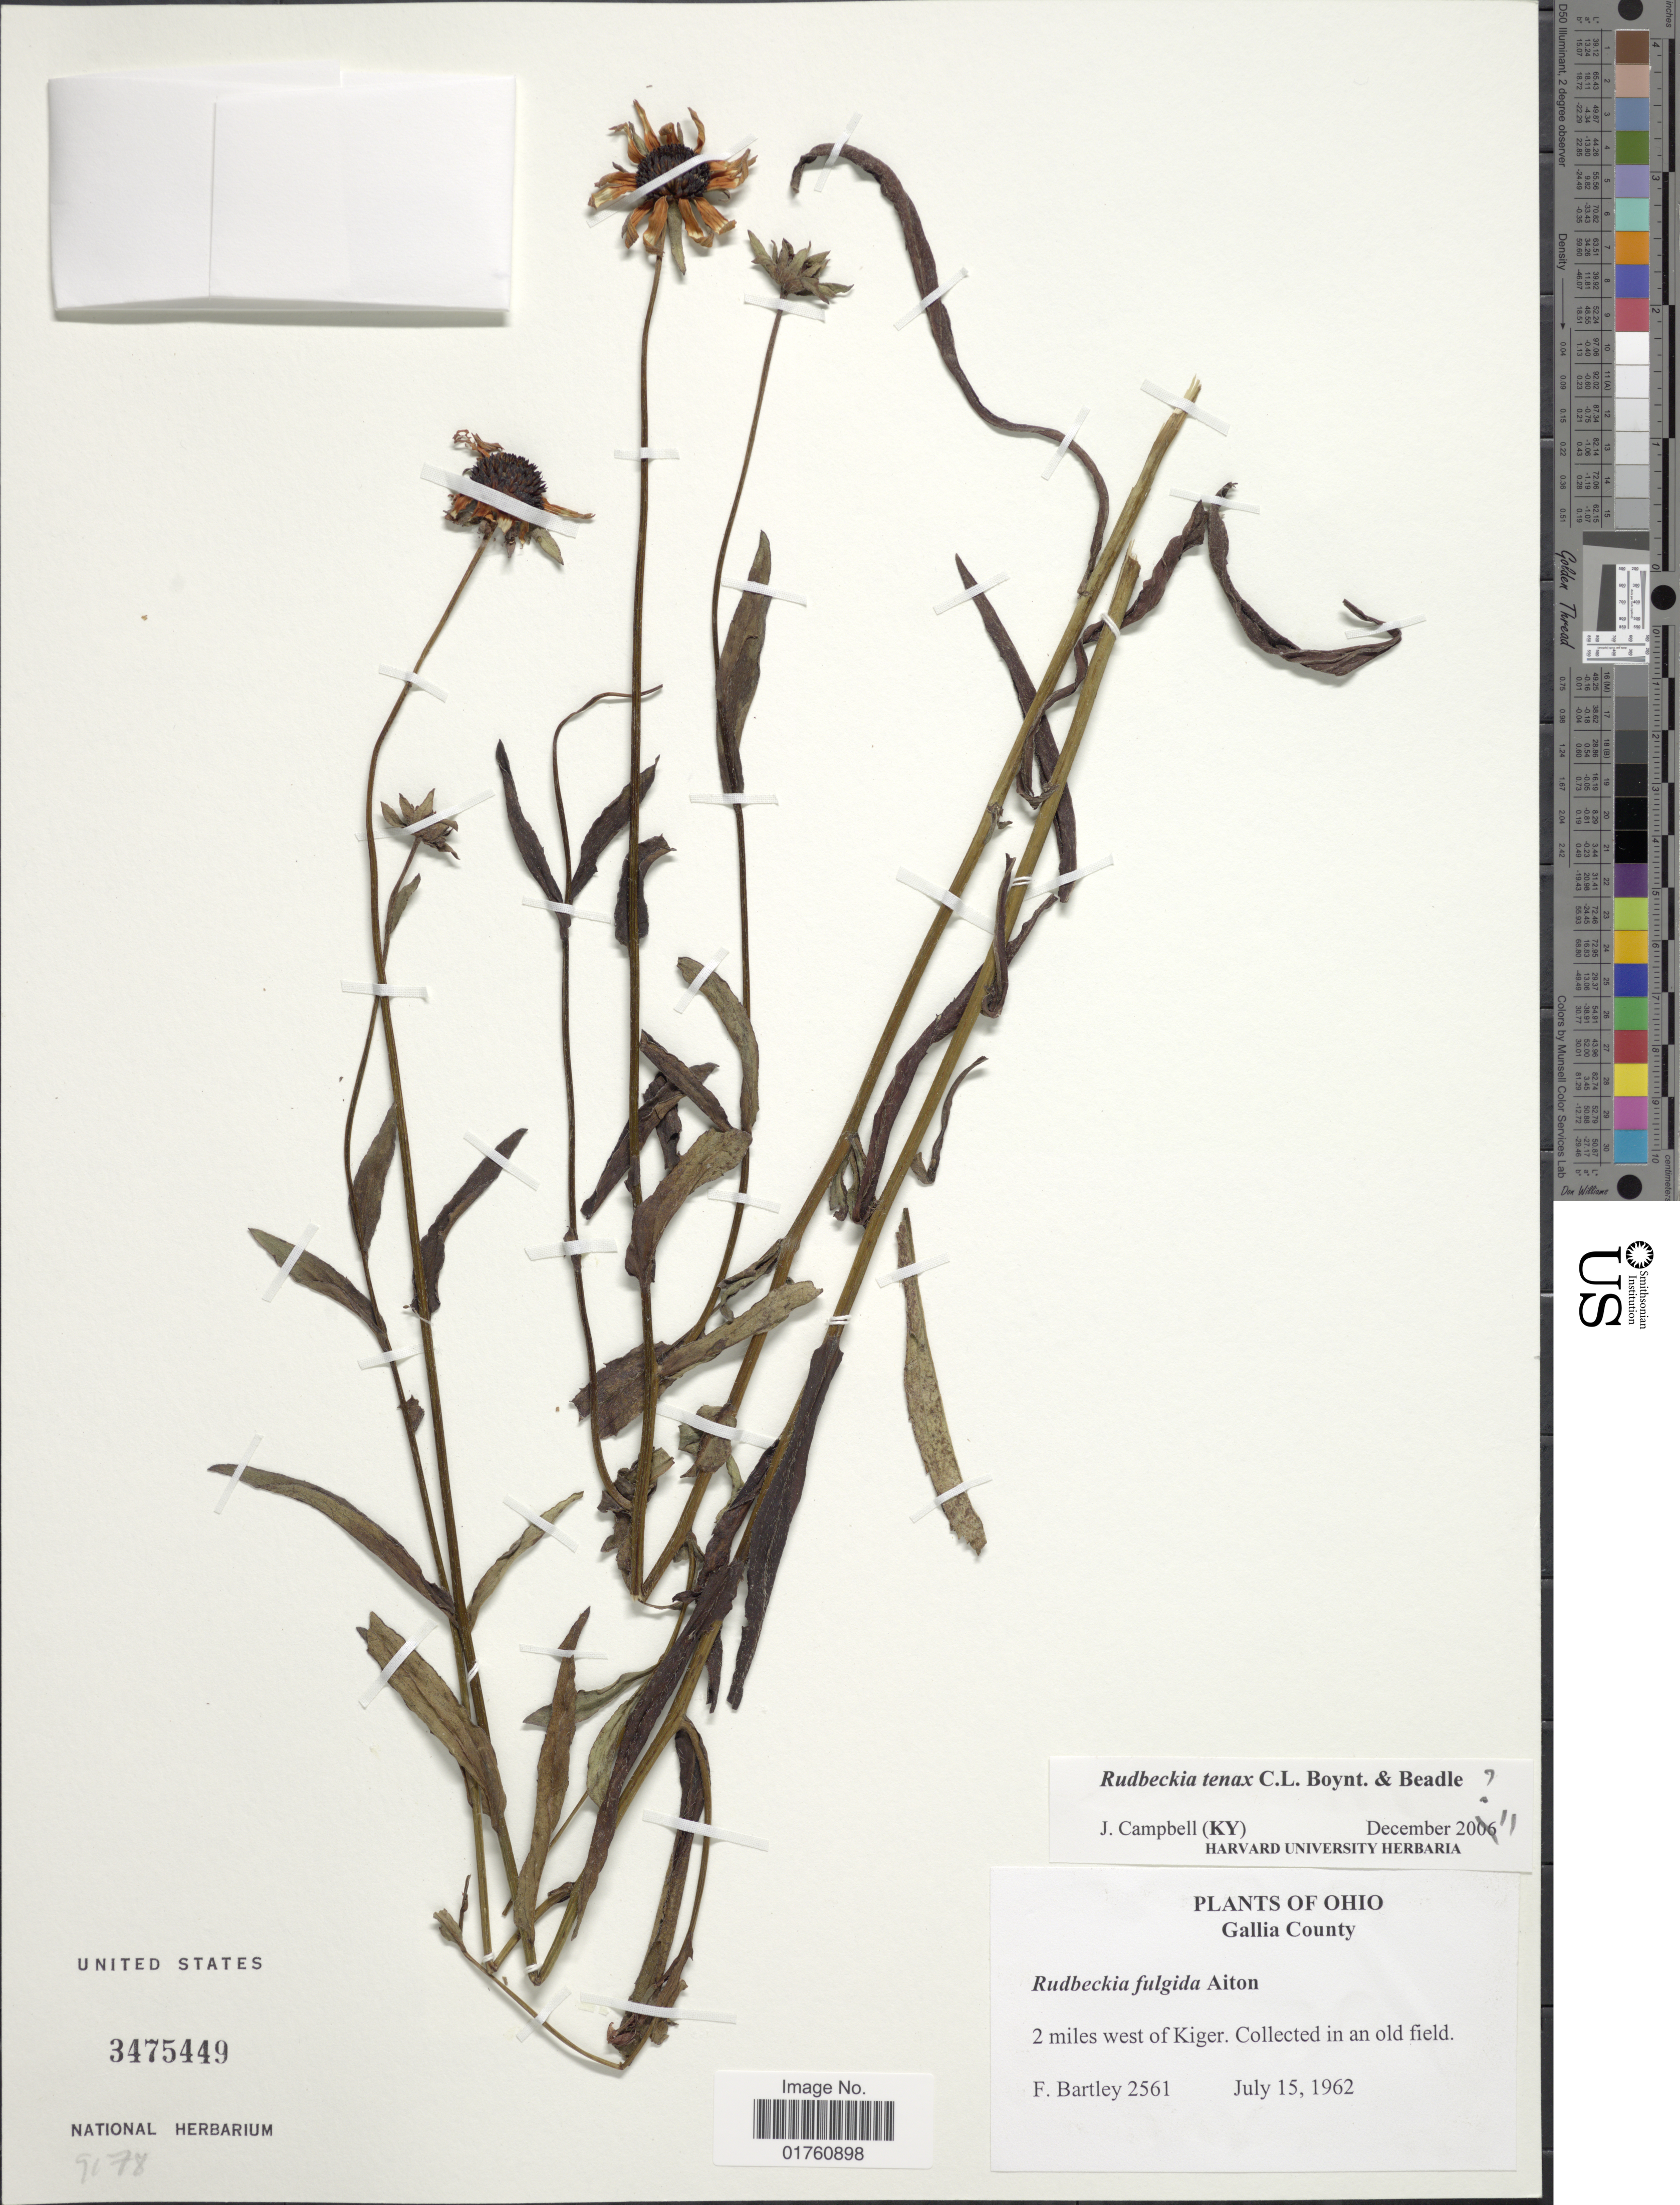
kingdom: Plantae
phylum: Tracheophyta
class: Magnoliopsida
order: Asterales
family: Asteraceae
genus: Rudbeckia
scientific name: Rudbeckia tenax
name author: C.L. Boynton & Beadle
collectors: F. Bartley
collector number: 2561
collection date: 1962-07-15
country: United States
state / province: Ohio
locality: Gallia County, 2 miles west of Kiger, Collected in an old field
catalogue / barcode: US 3475449